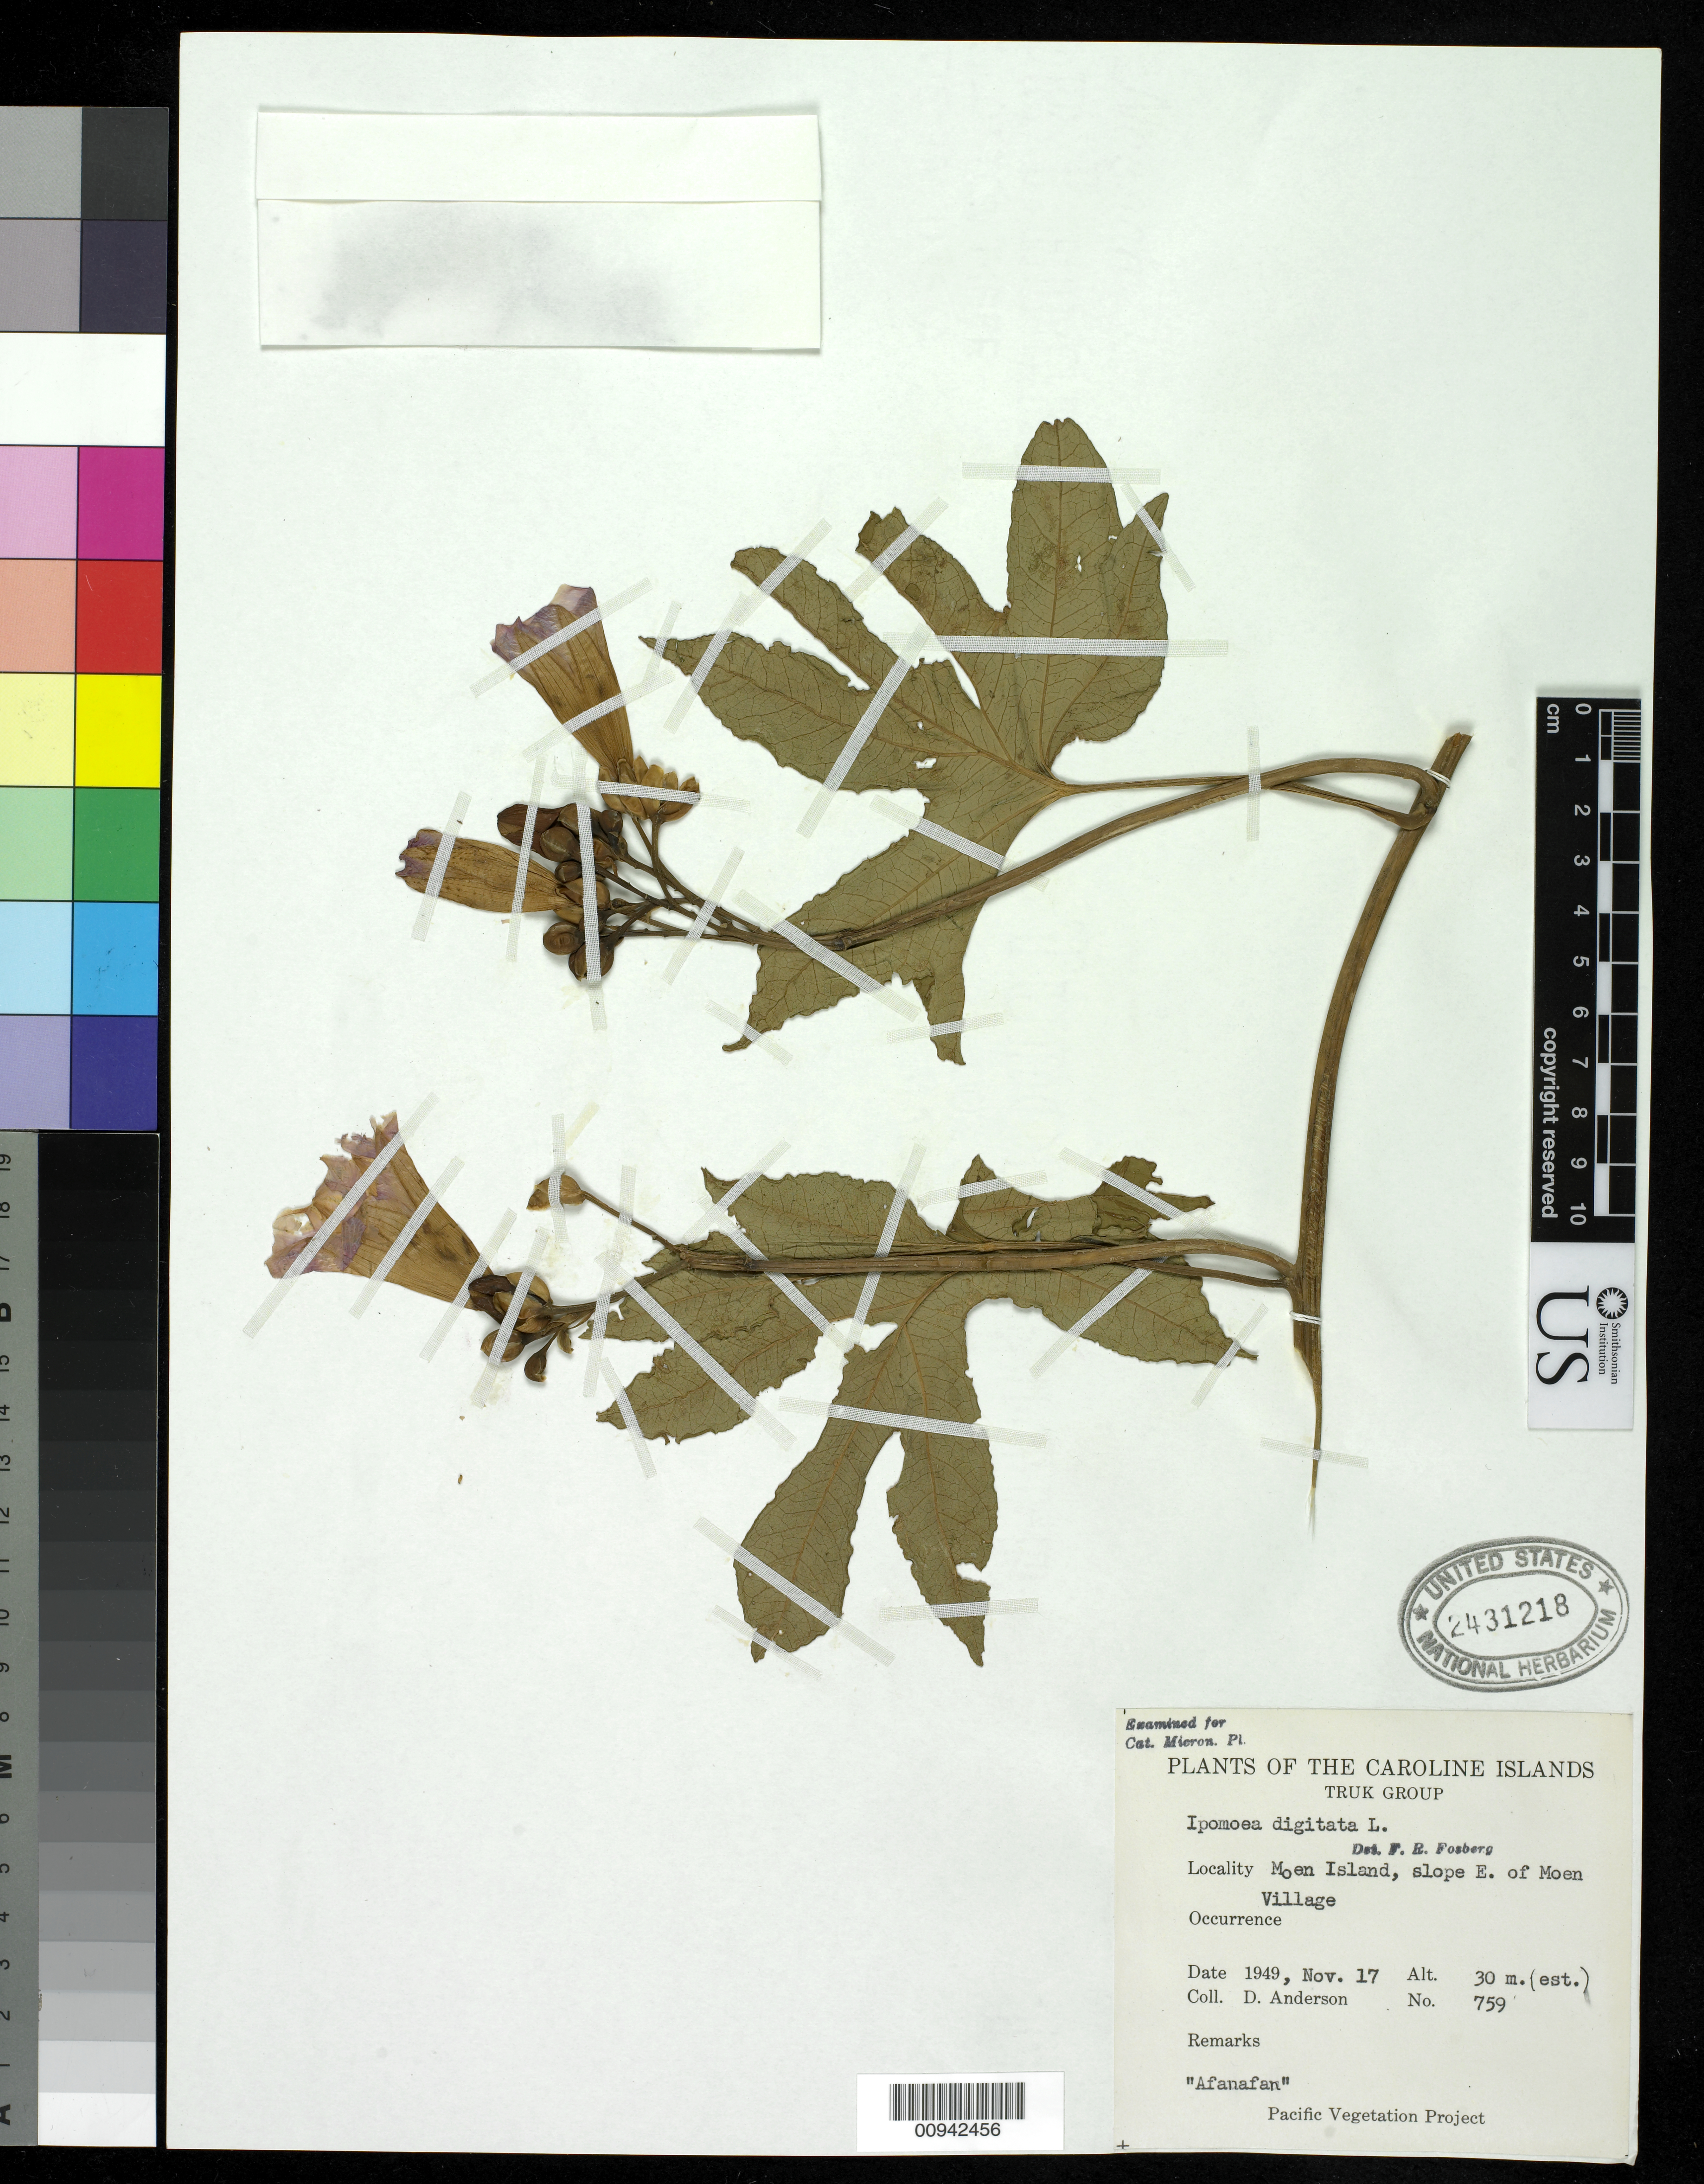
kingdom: Plantae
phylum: Tracheophyta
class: Magnoliopsida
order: Solanales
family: Convolvulaceae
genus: Ipomoea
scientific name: Ipomoea mauritiana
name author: Jacq.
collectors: D. Anderson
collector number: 759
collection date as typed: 17 Nov 1949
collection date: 1949-11-17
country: Micronesia, Federated States of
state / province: Truk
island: Moen [Wono]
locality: slope E. of Moen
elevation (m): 30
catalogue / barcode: US 2431218